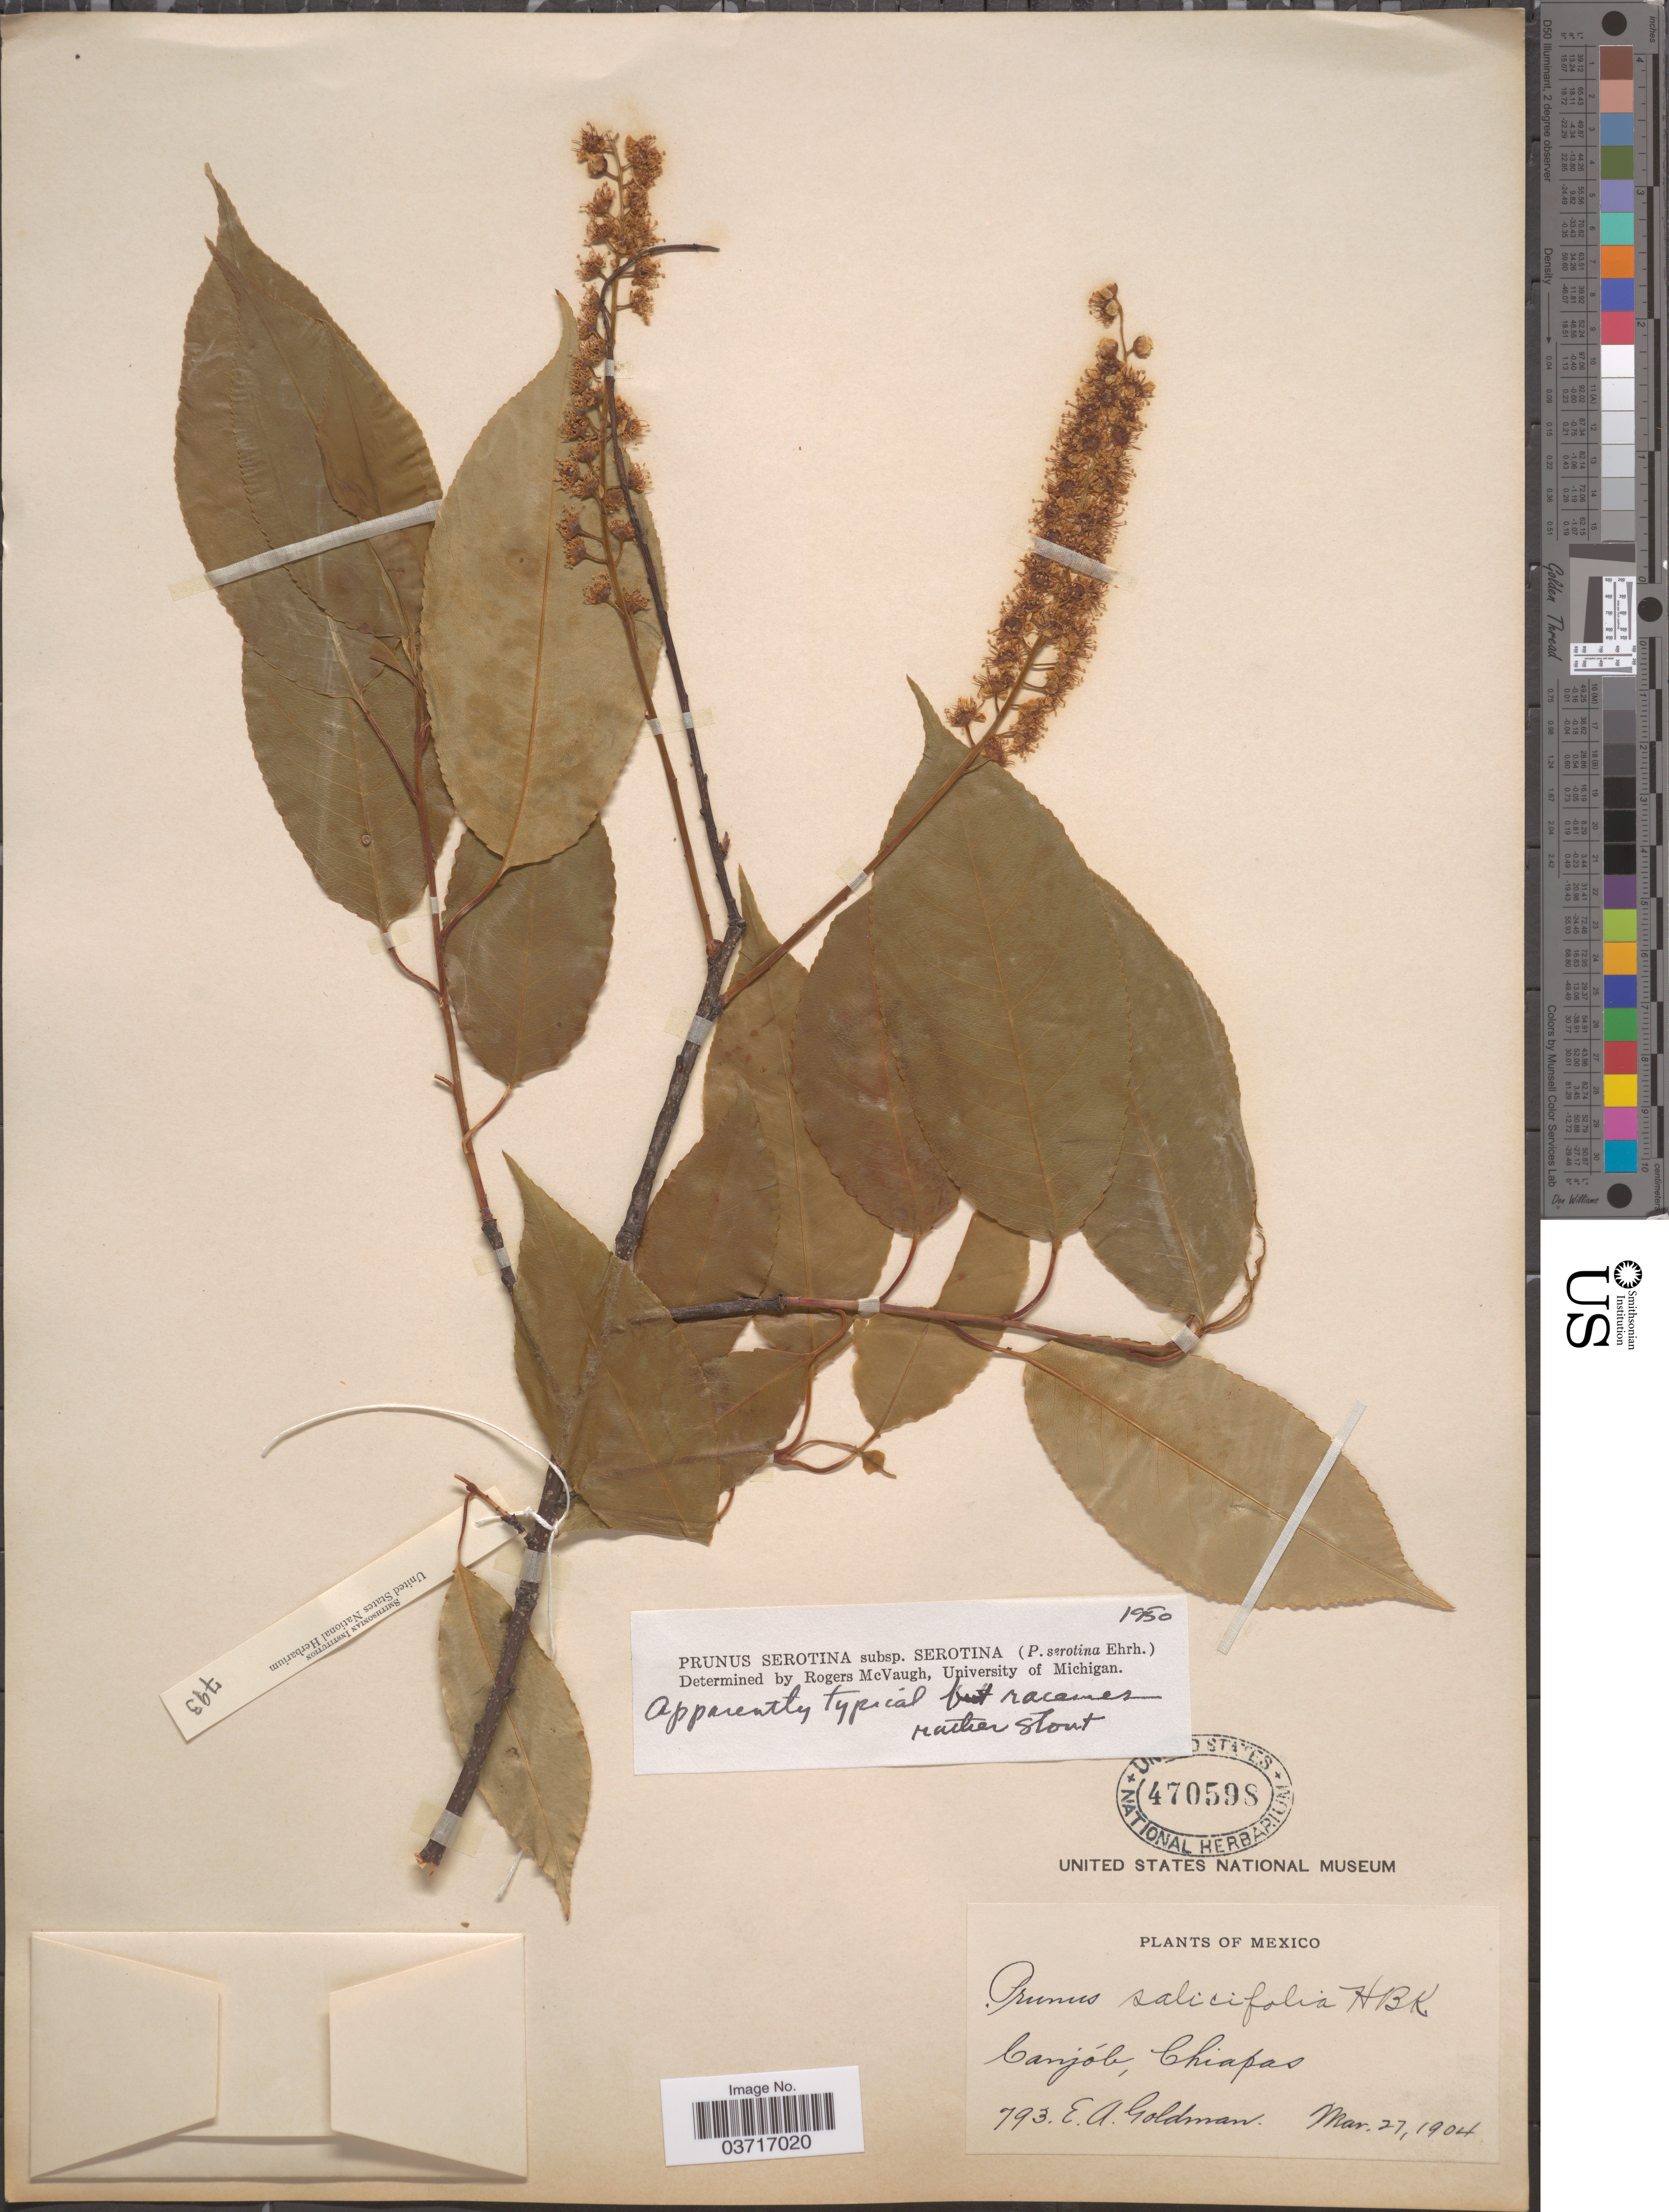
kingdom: Plantae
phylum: Tracheophyta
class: Magnoliopsida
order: Rosales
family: Rosaceae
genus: Prunus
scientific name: Prunus serotina var. serotina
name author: Ehrh.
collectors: E. A. Goldman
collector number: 793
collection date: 1904-03-27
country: Mexico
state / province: Chiapas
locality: Canjób.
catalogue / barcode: US 470598